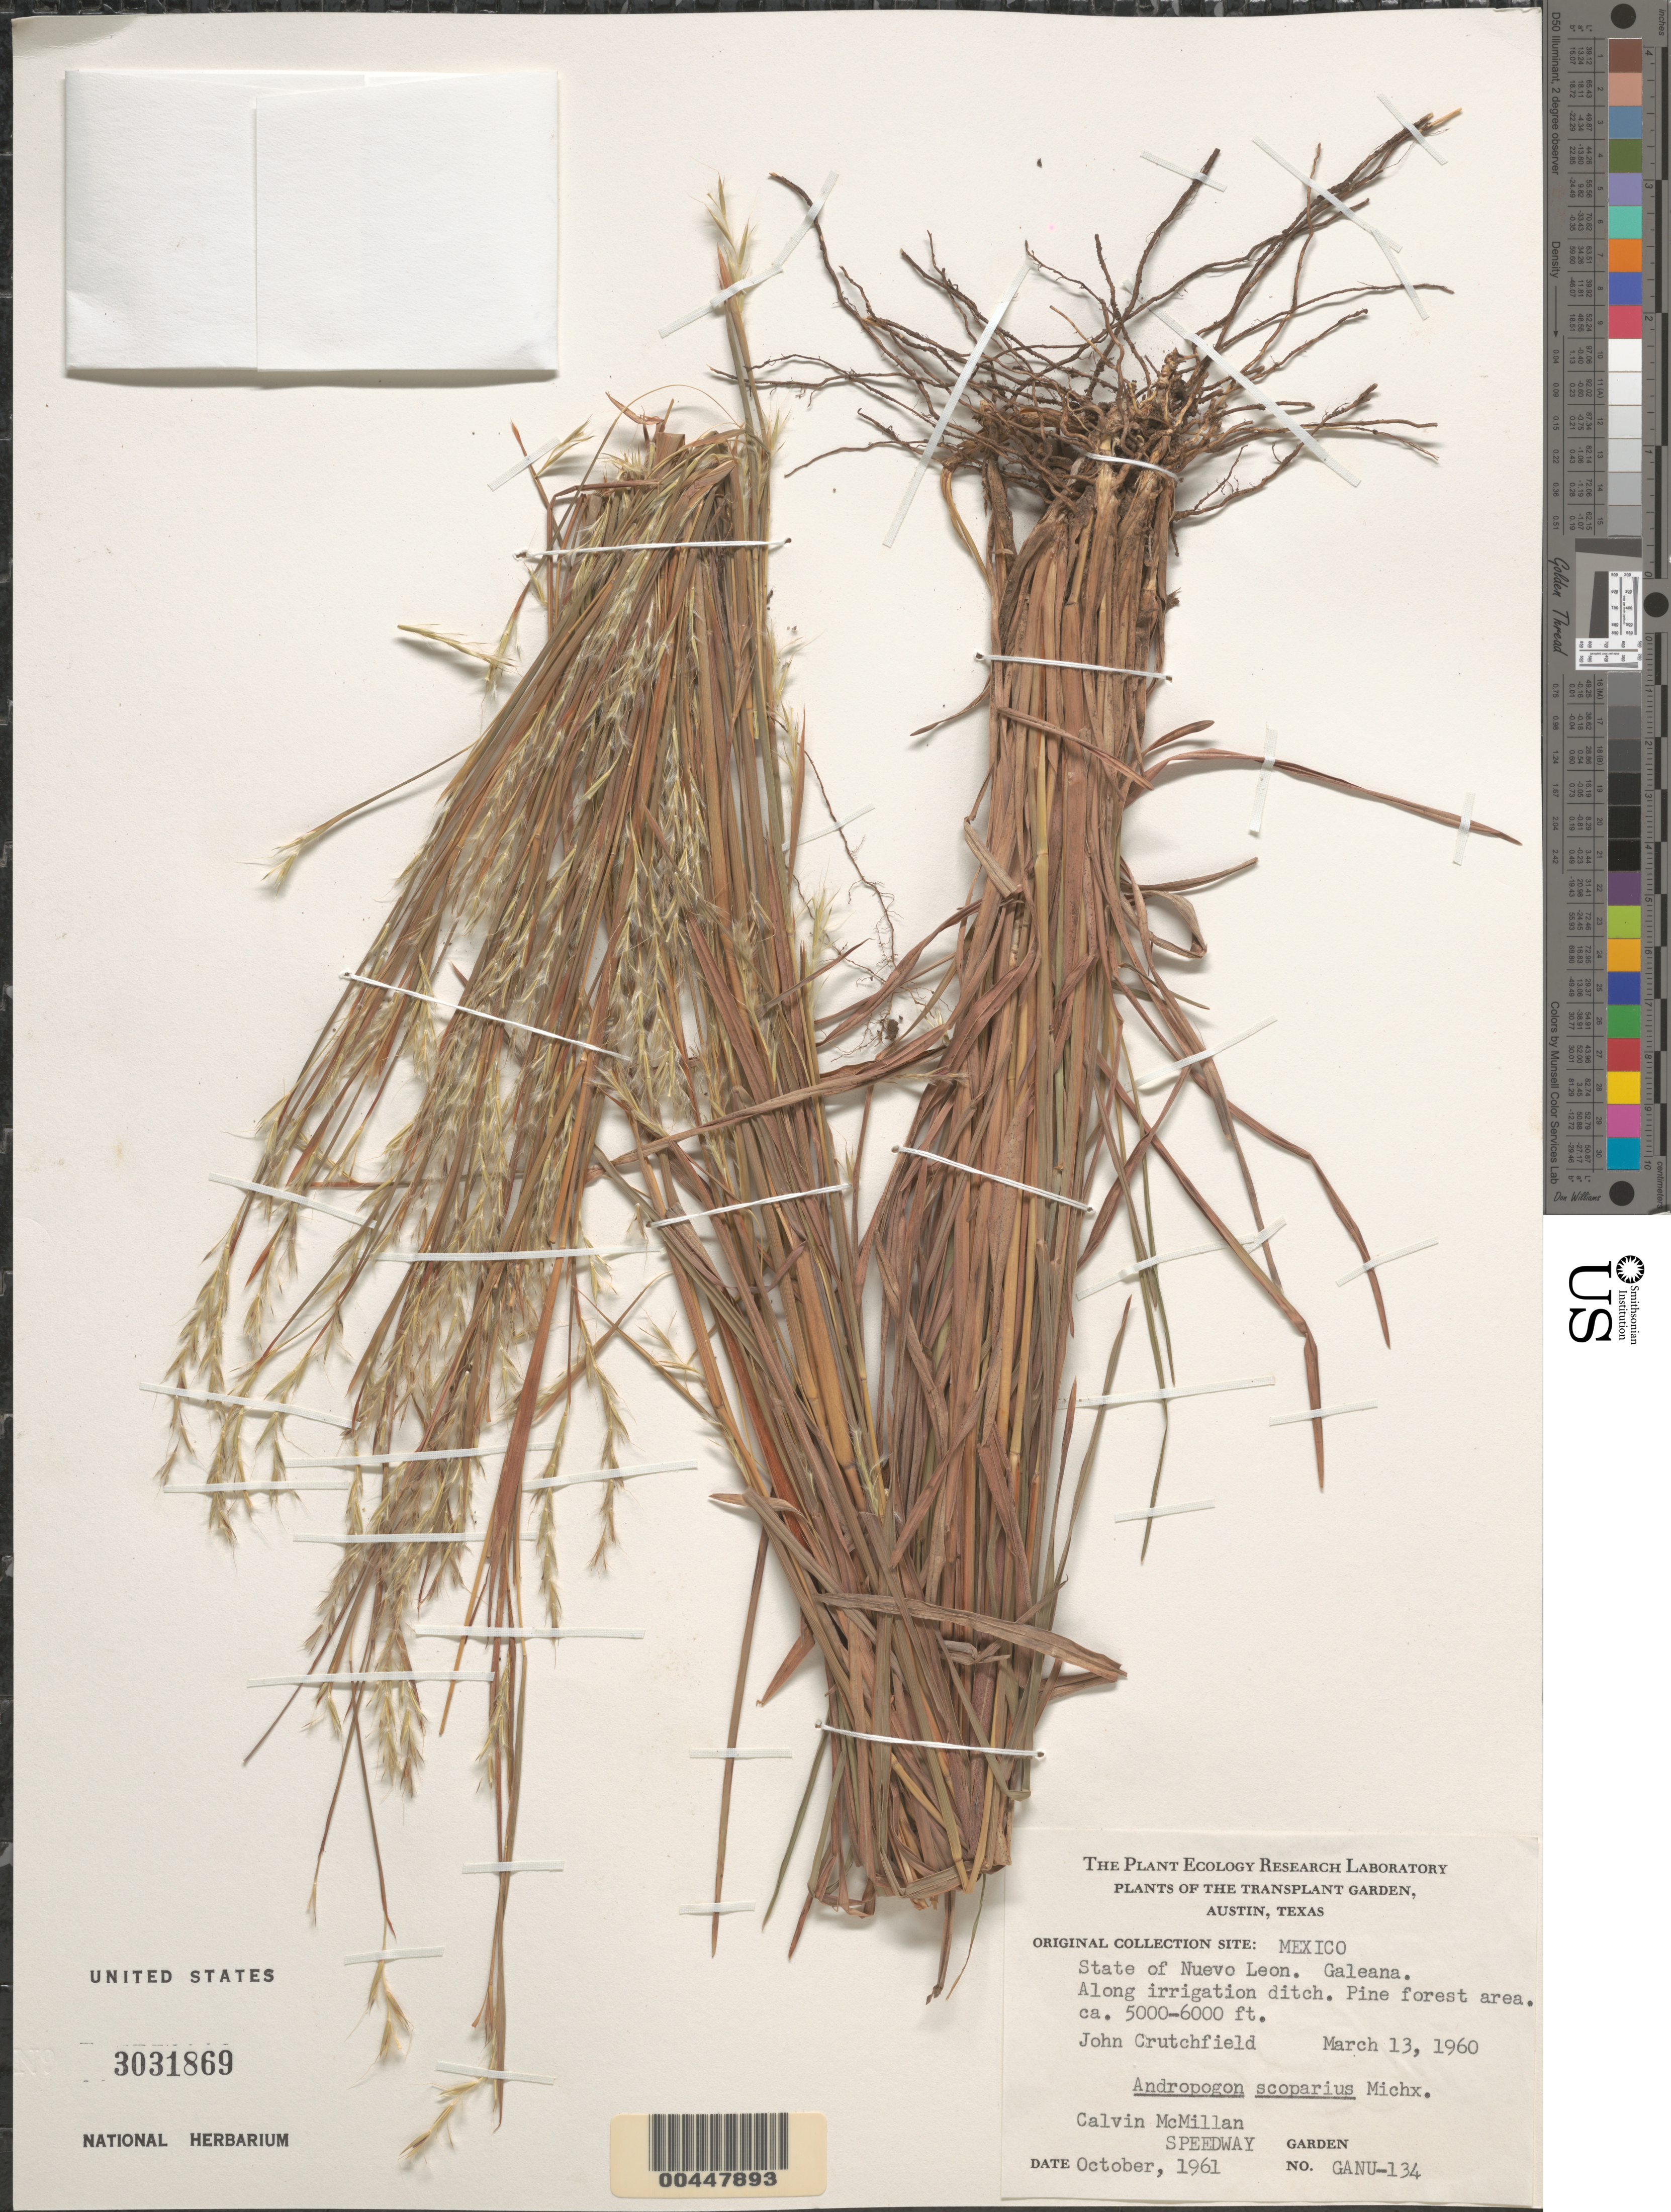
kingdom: Plantae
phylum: Tracheophyta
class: Liliopsida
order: Poales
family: Poaceae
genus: Andropogon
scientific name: Andropogon scoparius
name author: Michx.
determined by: McMillan, C.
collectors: J. Crutchfield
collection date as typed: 13 Mar 1960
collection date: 1960-03-13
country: Mexico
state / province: Nuevo León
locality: Galeana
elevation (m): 1524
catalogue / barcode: US 3031869